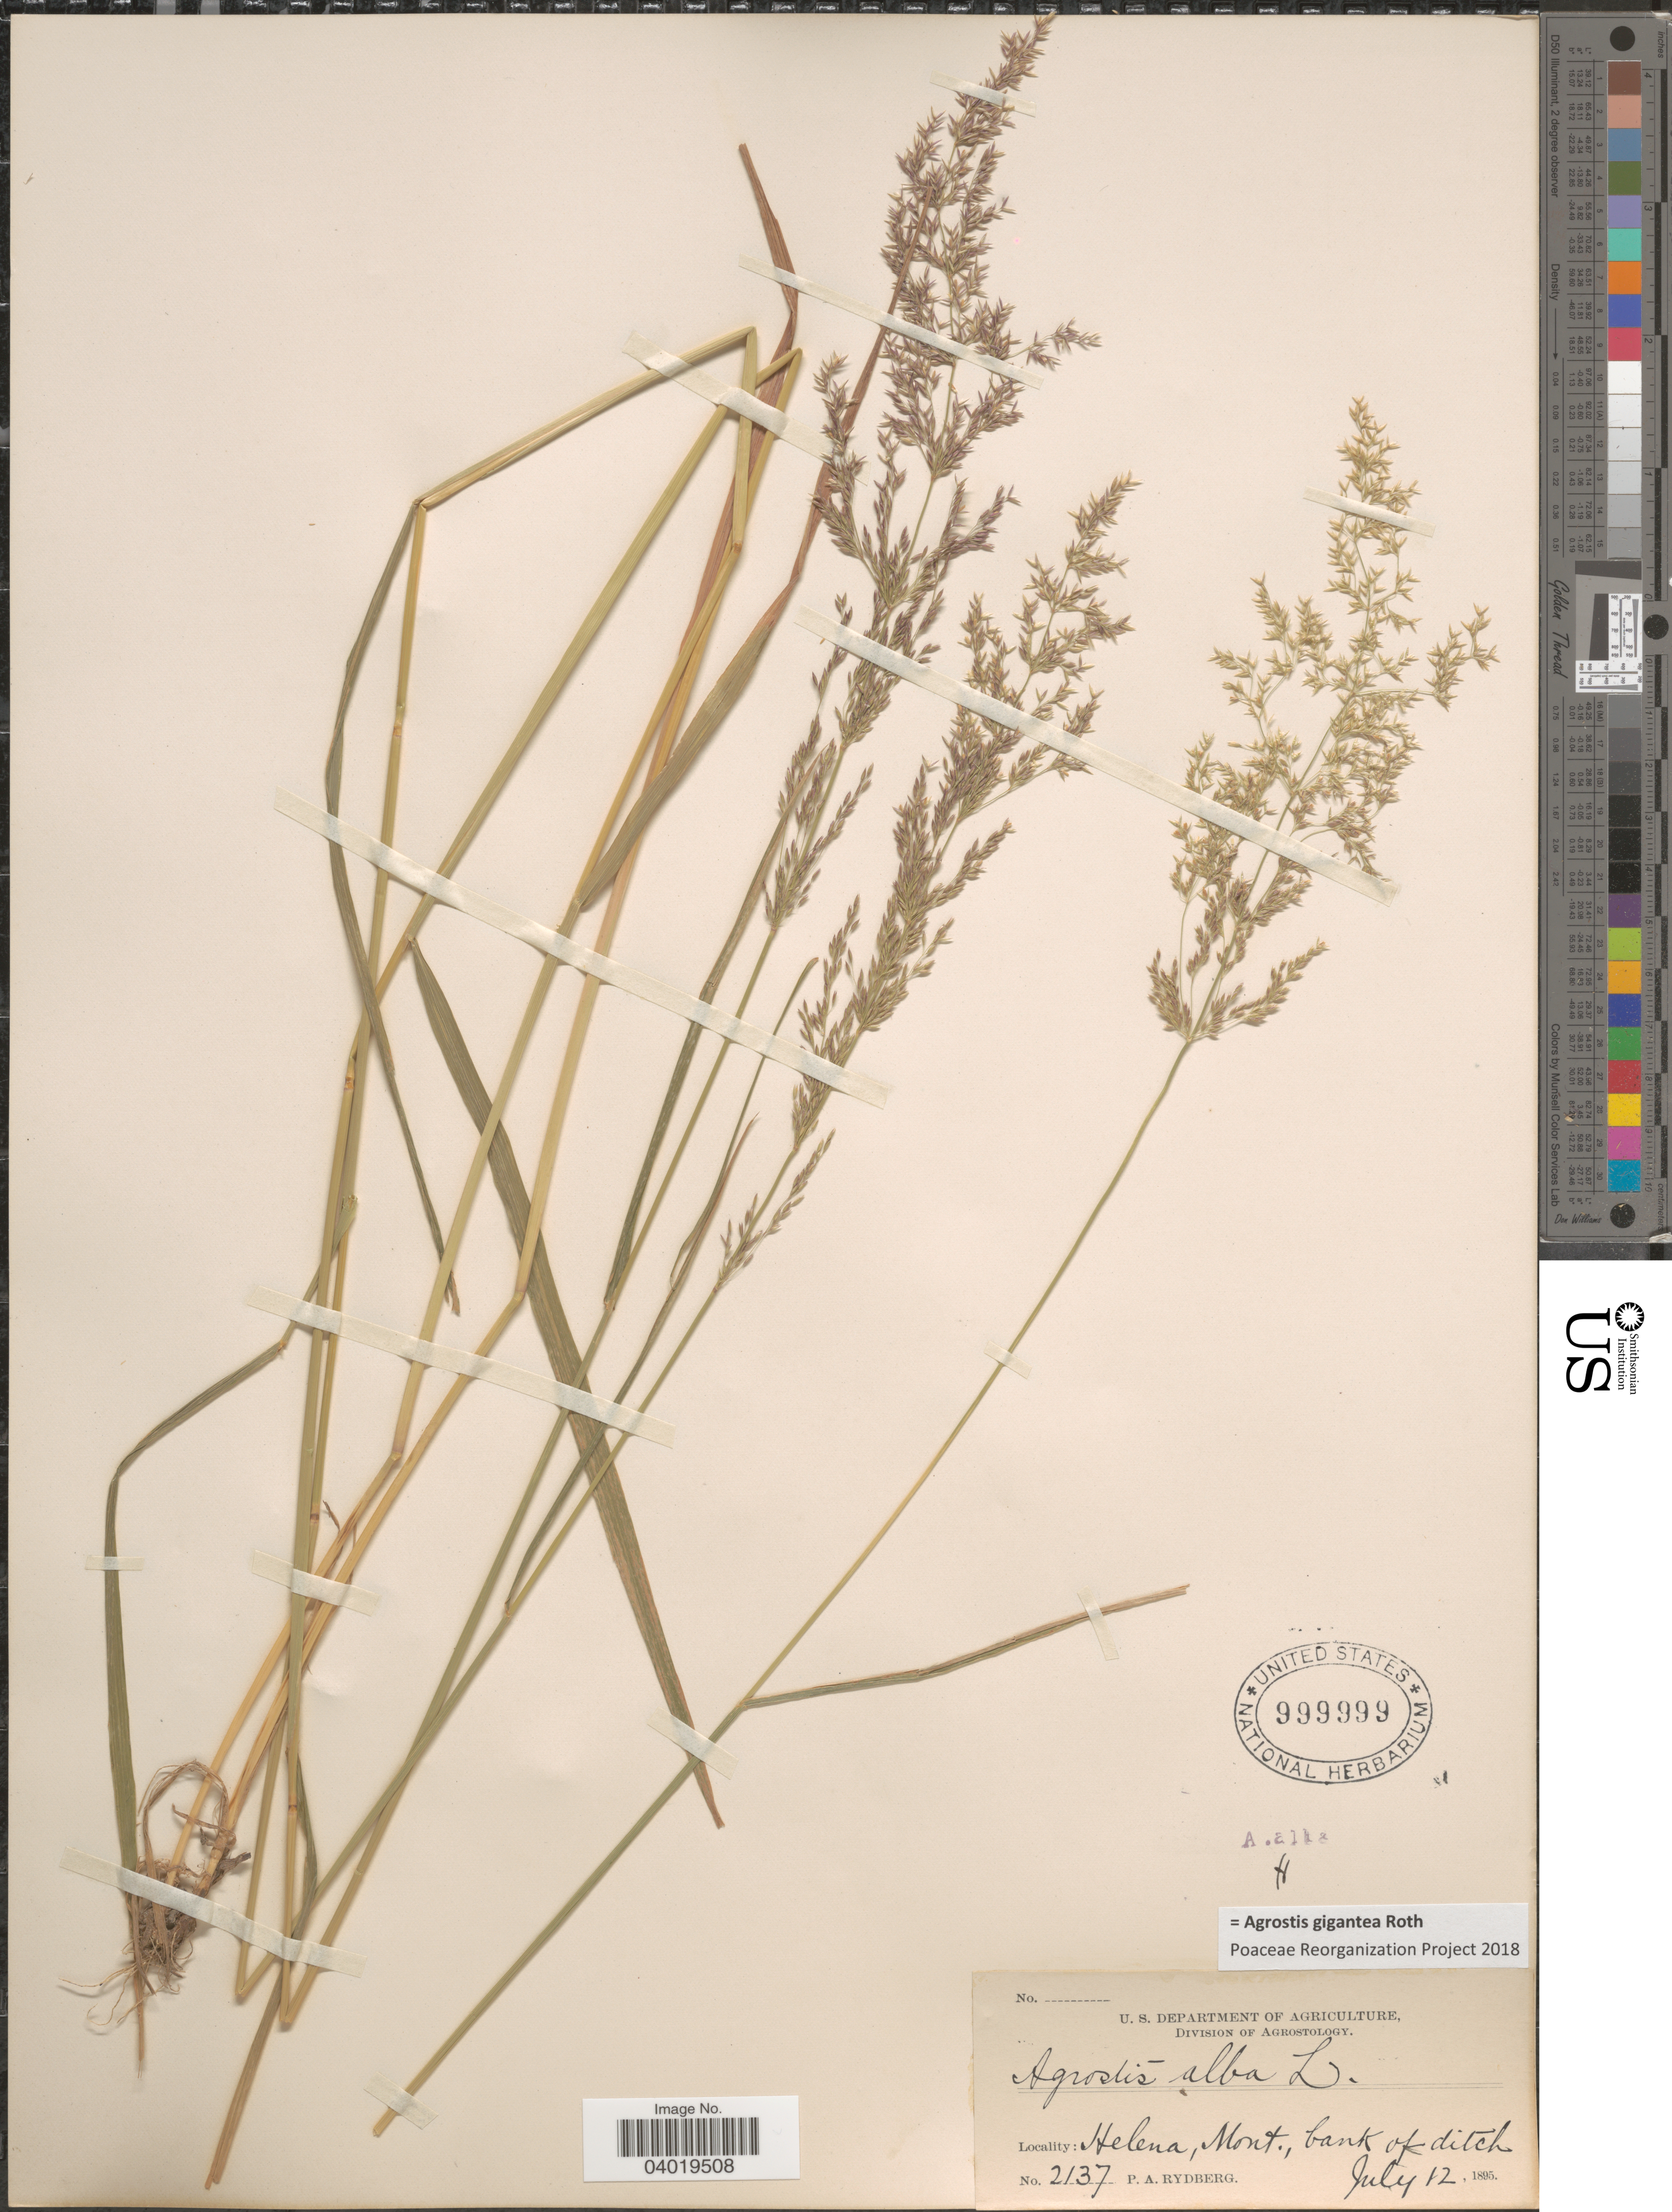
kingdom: Plantae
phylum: Tracheophyta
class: Liliopsida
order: Poales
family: Poaceae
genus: Agrostis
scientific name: Agrostis gigantea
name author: Roth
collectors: P. A. Rydberg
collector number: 2137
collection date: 1895-07-12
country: United States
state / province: Montana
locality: Helena, Mont., bank of ditch.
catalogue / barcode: US 999999